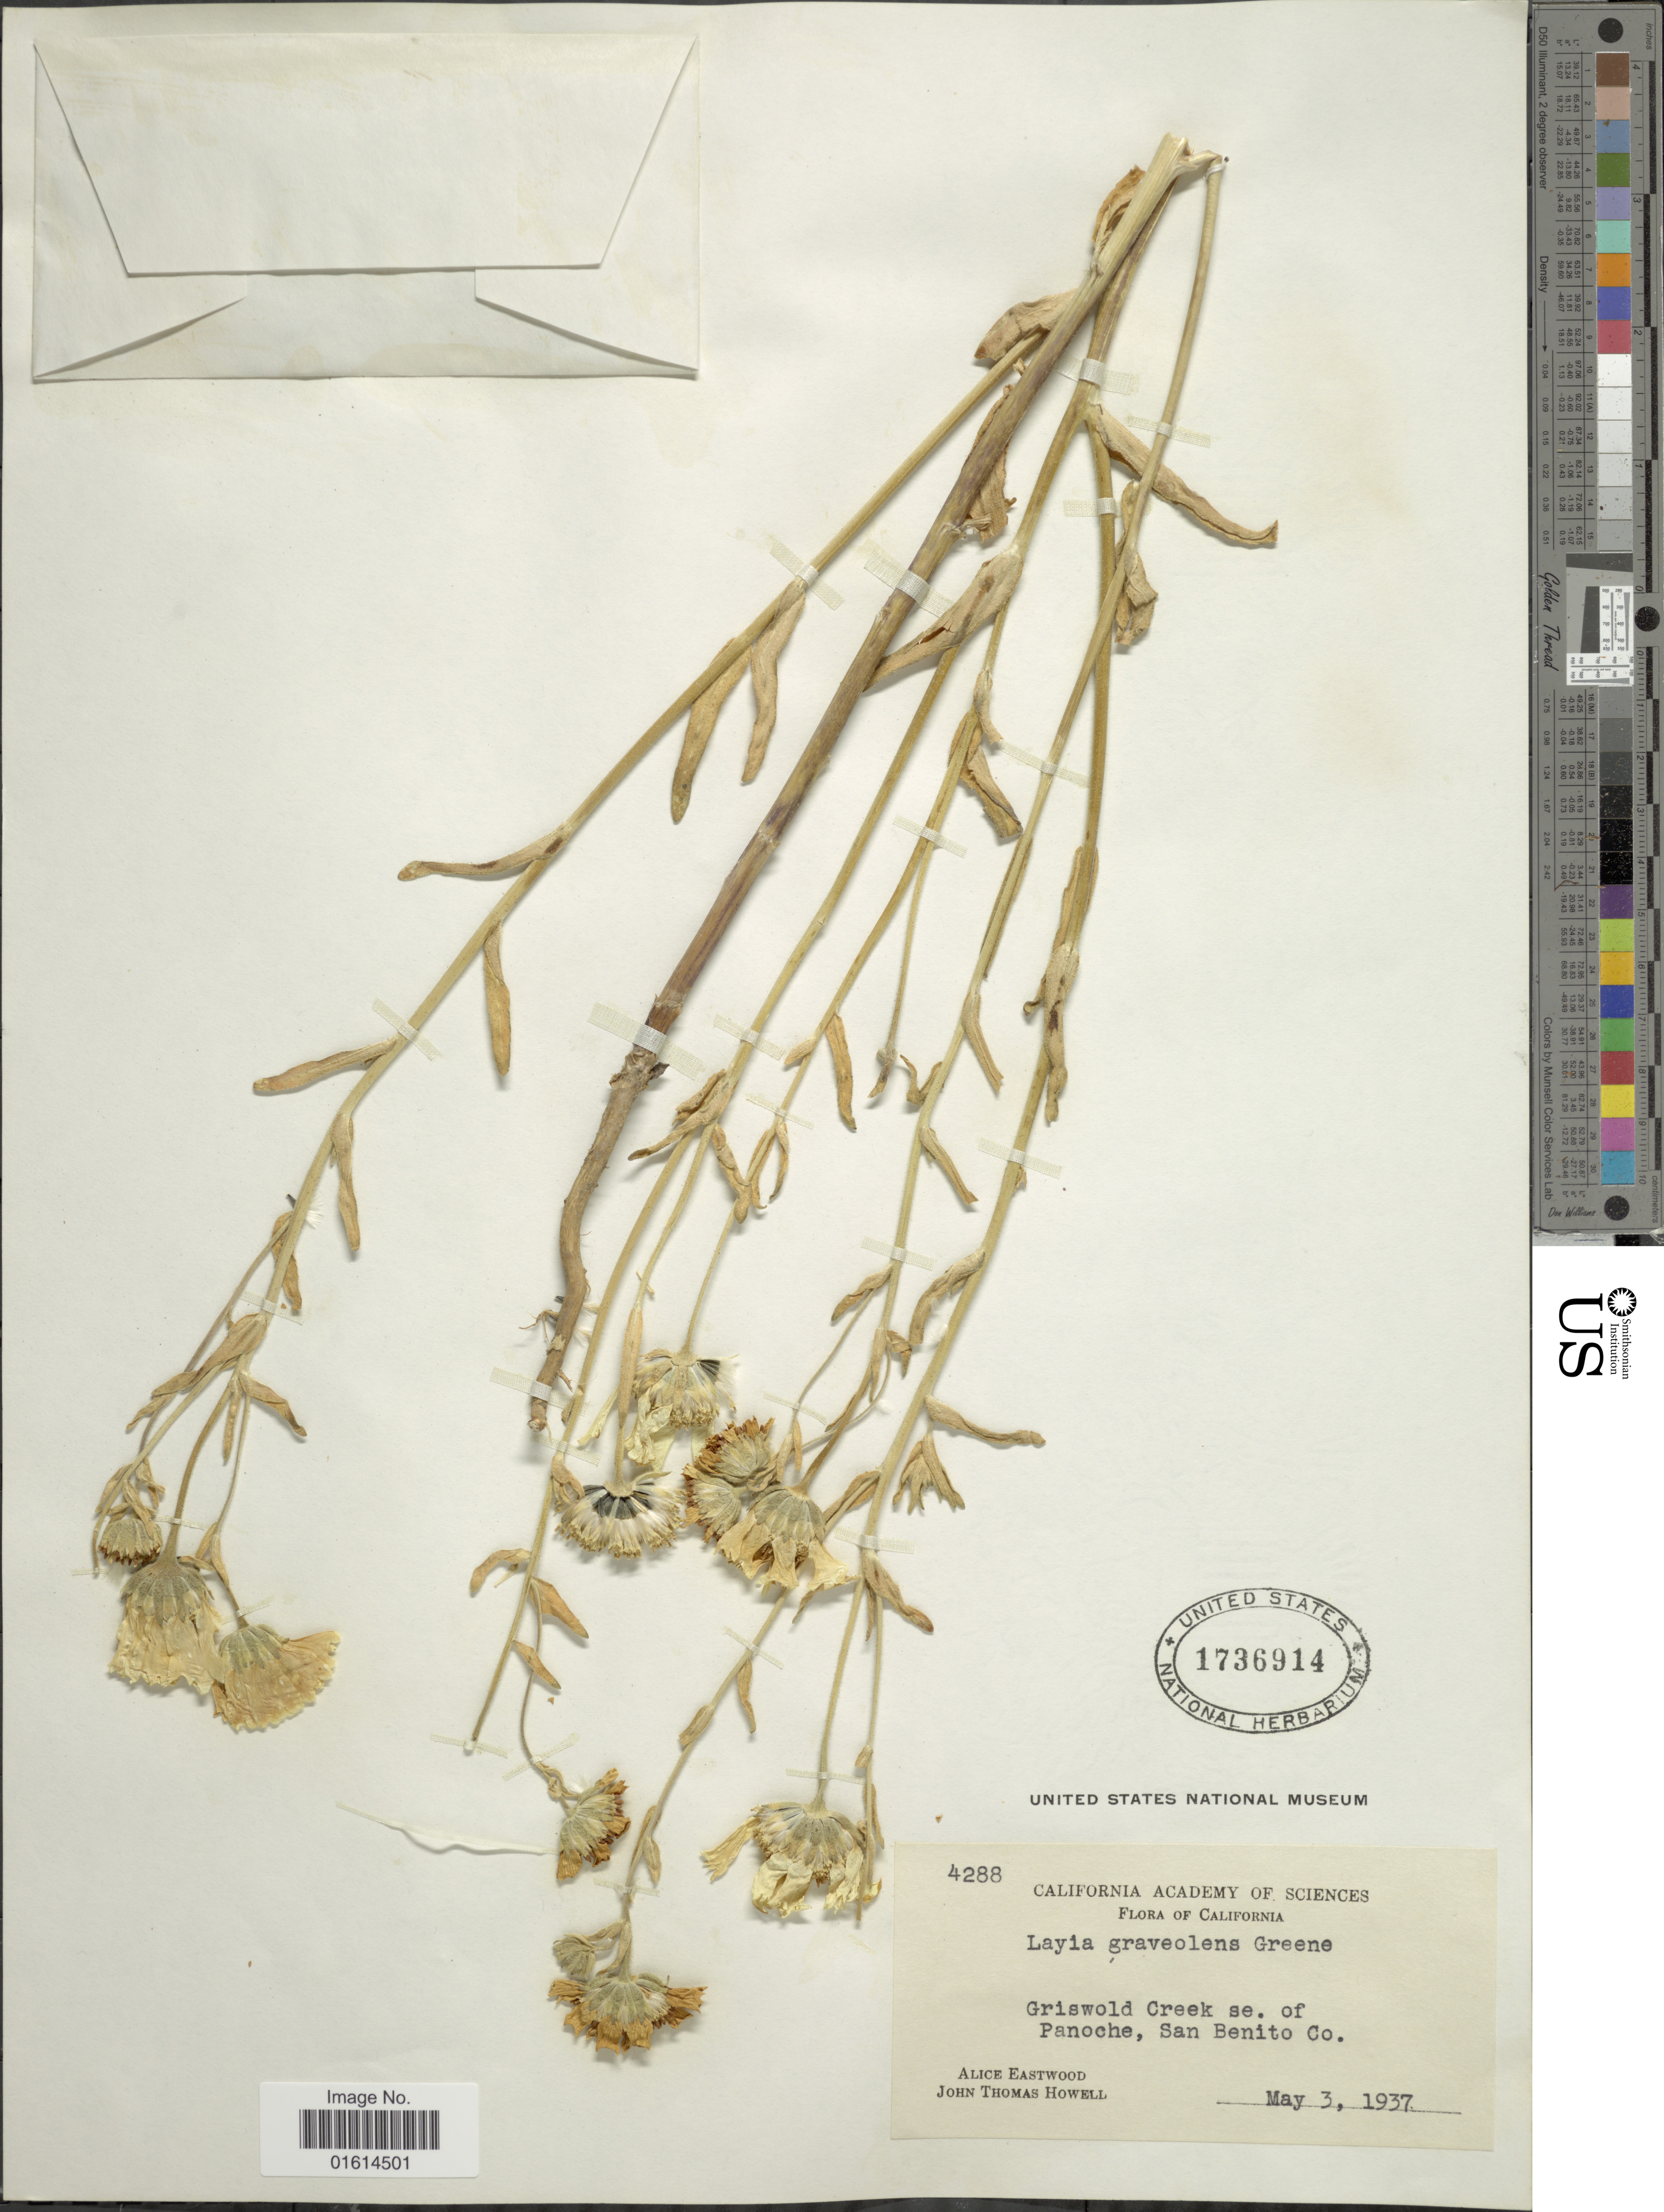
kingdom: Plantae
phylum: Tracheophyta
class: Magnoliopsida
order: Asterales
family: Asteraceae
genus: Layia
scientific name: Layia heterotricha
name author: (DC.) Hook. & Arn.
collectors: A. Eastwood & J. T. Howell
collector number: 4288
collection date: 1937-05-03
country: United States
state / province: California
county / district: San Benito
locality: Griswold Creek se. of Panoche, San Benito Co.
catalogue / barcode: US 1736914